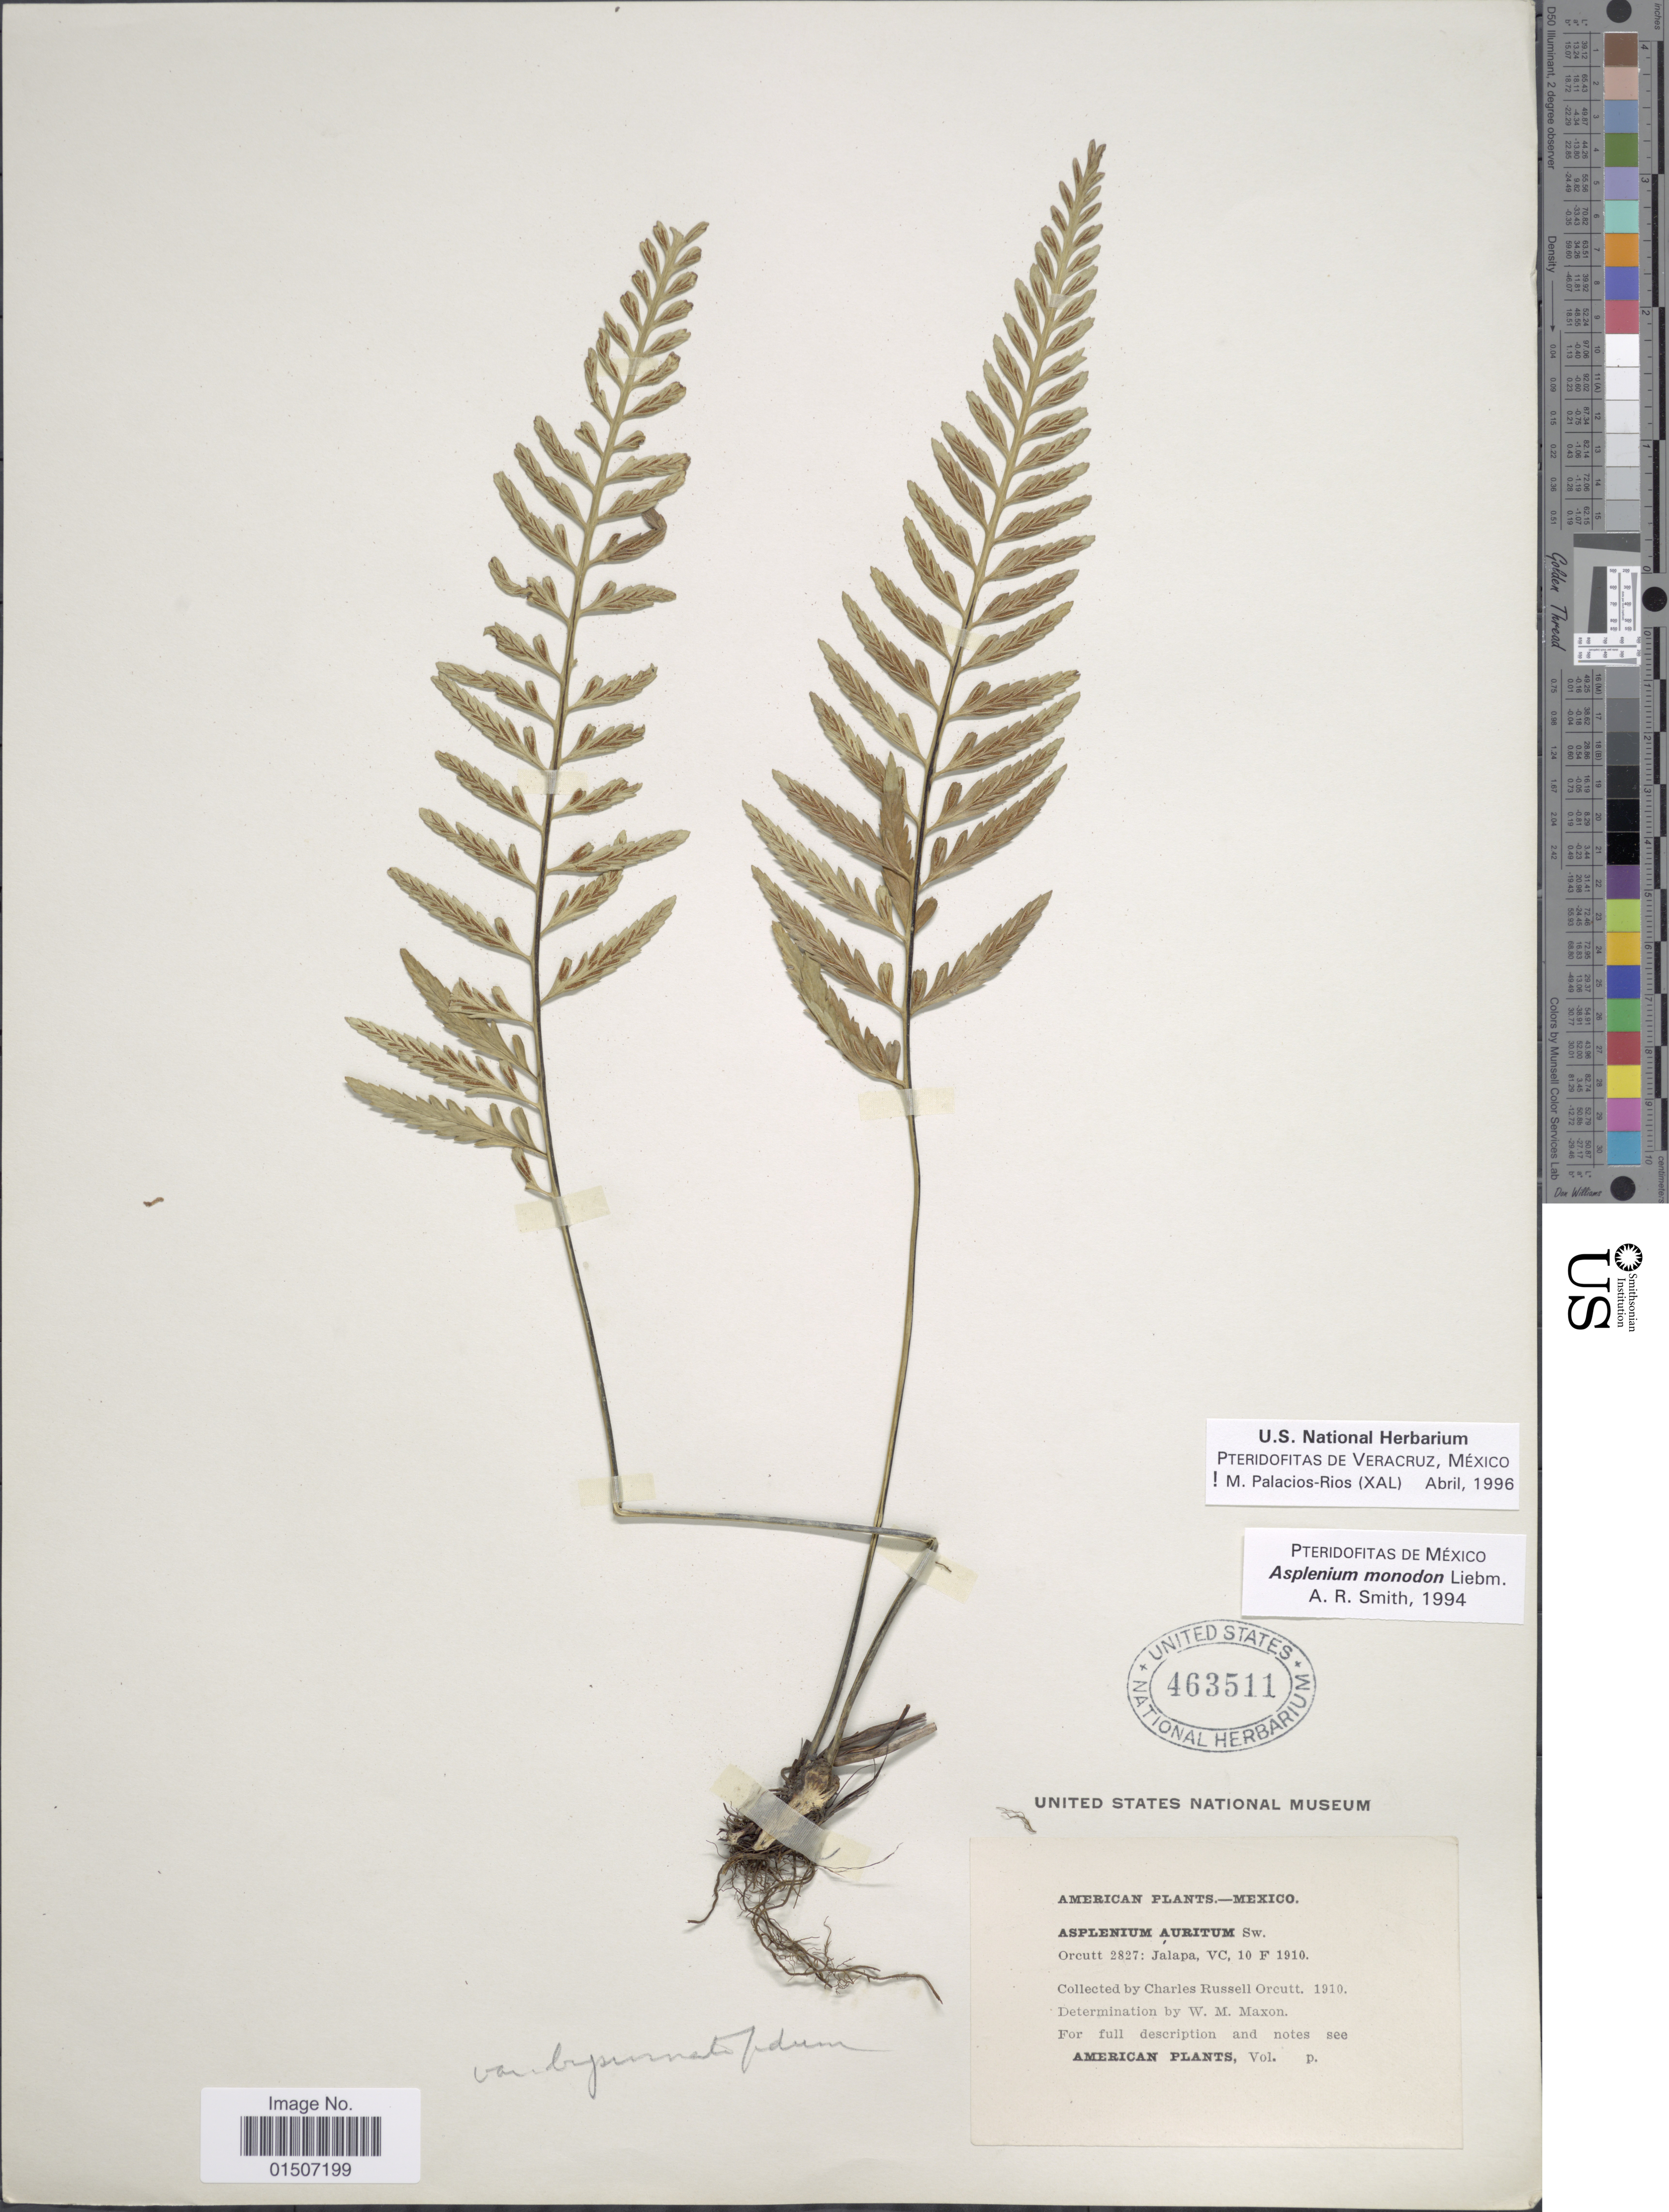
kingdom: Plantae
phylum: Tracheophyta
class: Polypodiopsida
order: Polypodiales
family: Aspleniaceae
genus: Asplenium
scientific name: Asplenium monodon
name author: Liebm.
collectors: C. R. Orcutt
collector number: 2827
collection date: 1910-02-10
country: Mexico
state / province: Veracruz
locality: Jalapa, VC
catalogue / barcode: US 463511